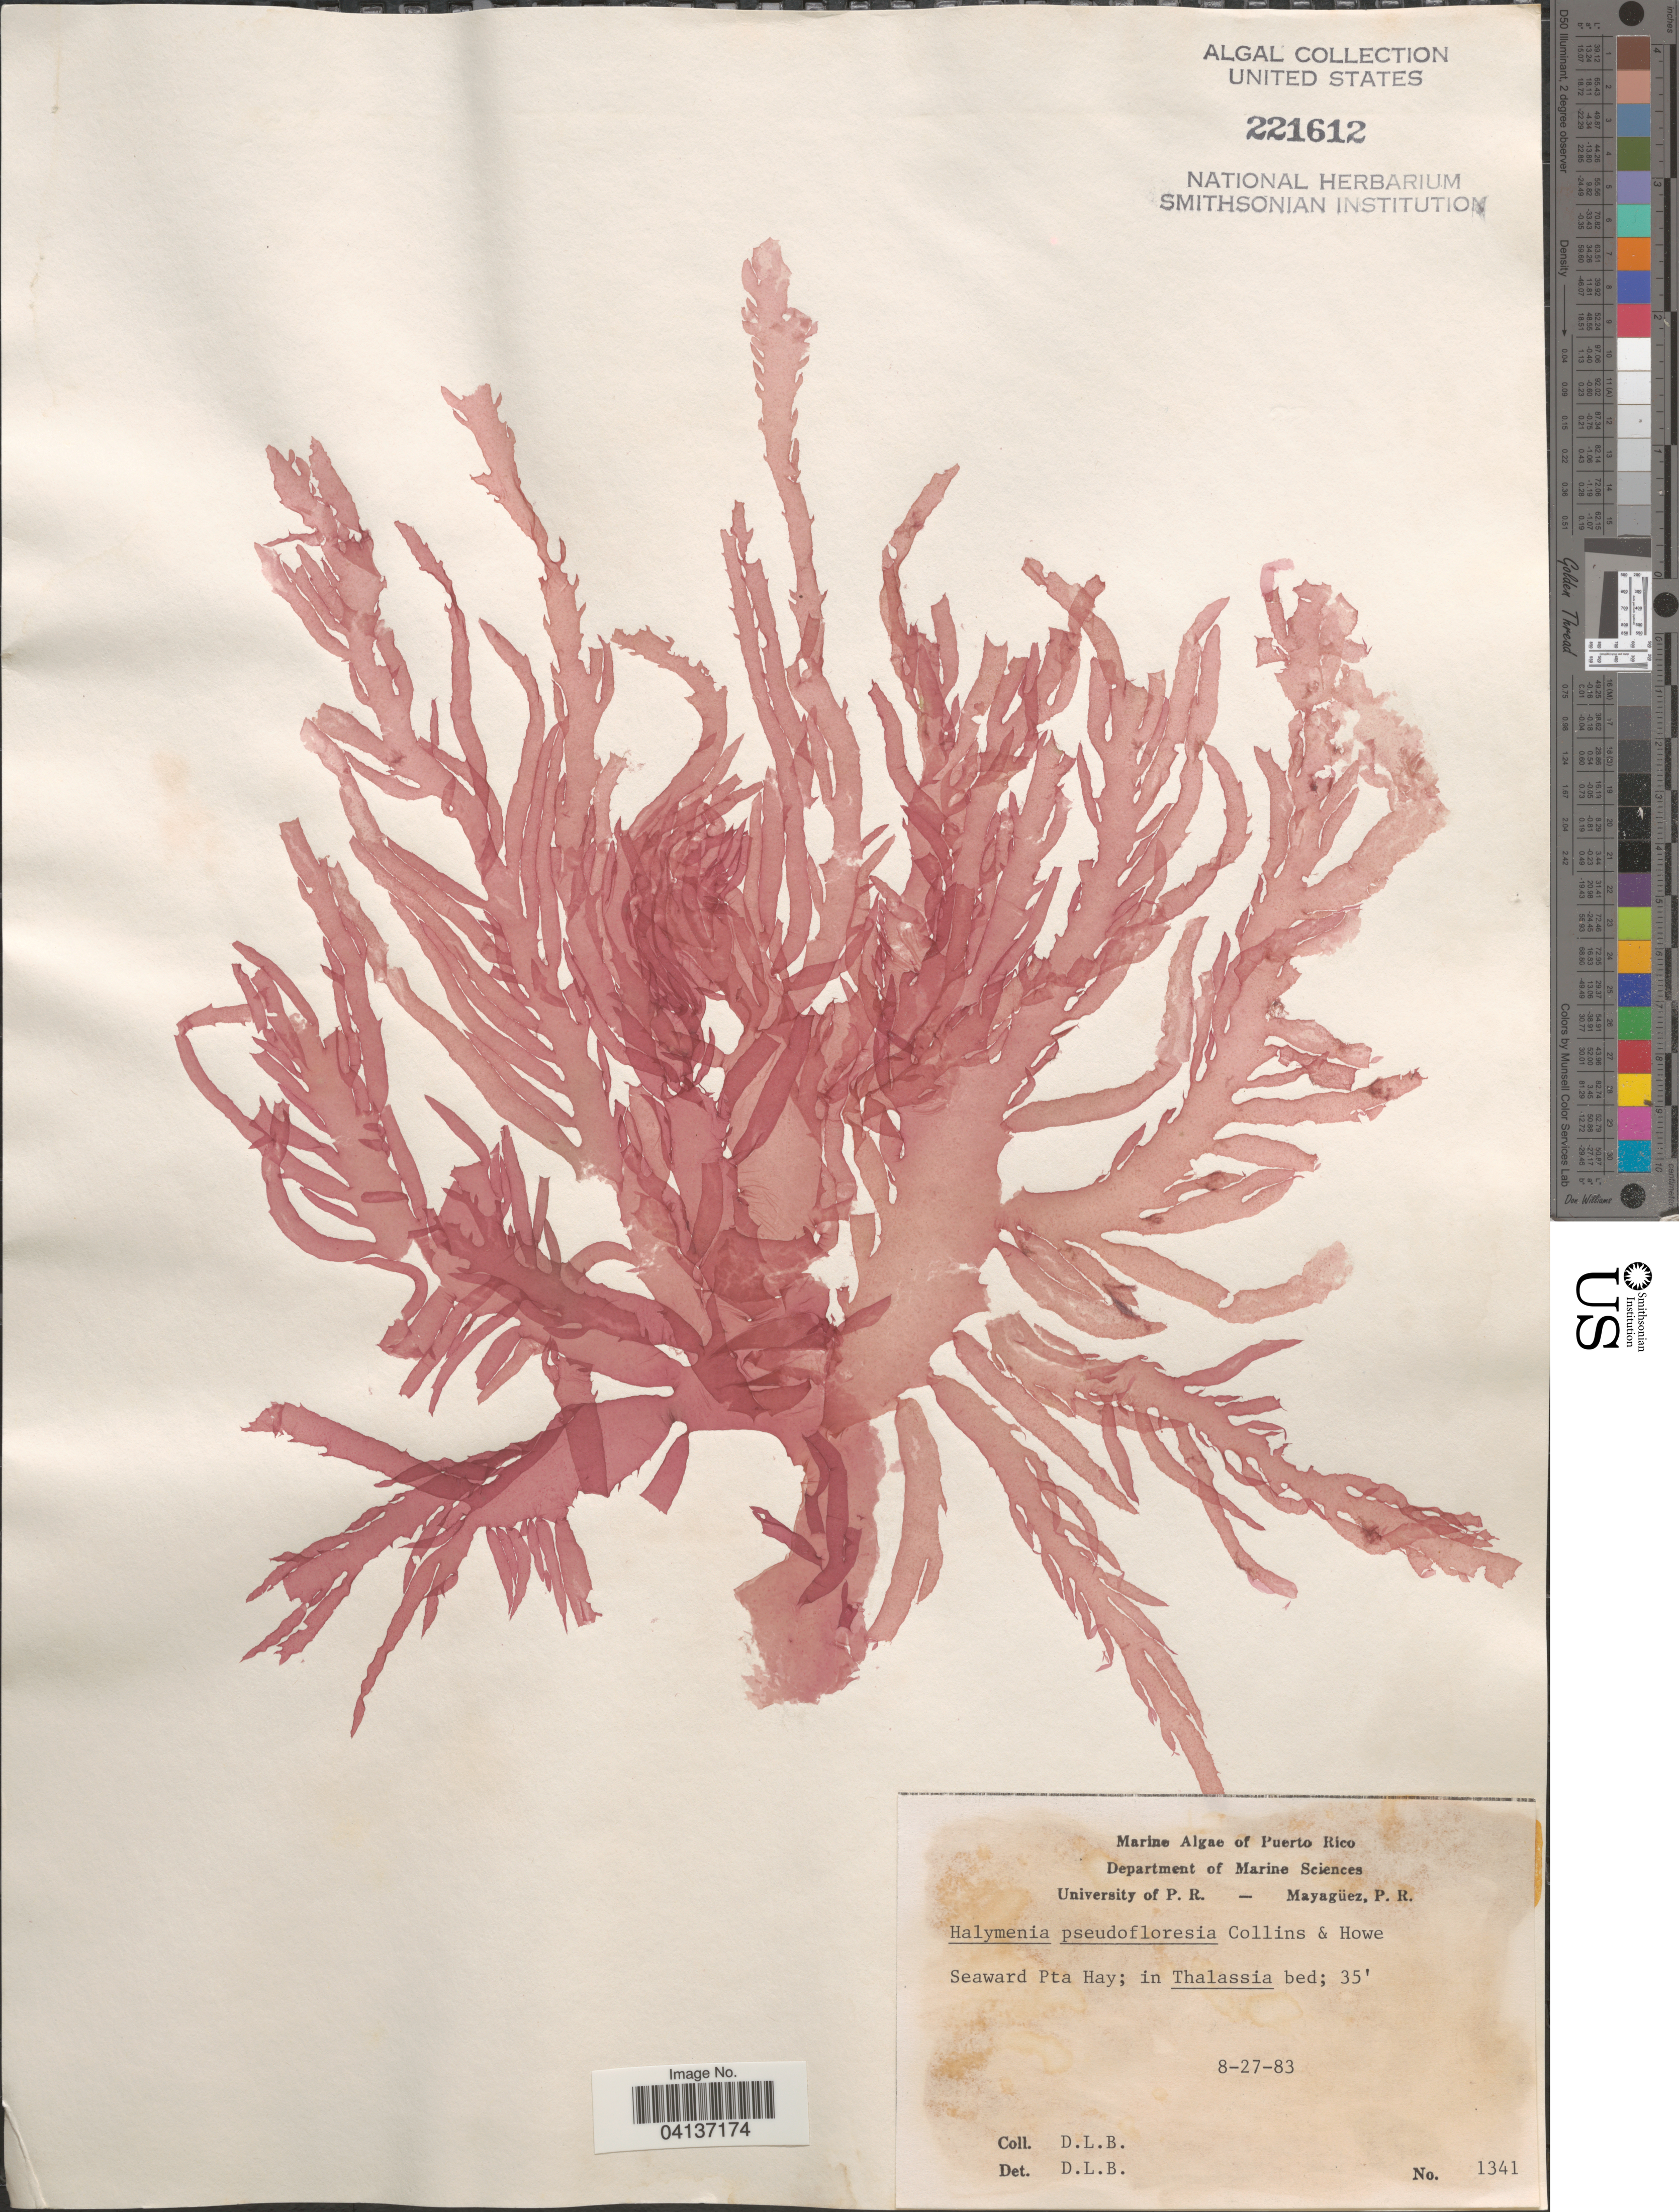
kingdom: Plantae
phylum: Rhodophyta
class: Florideophyceae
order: Halymeniales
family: Halymeniaceae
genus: Halymenia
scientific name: Halymenia pseudofloresia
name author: Collins & M. Howe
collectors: D. L. B.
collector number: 1341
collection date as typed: Transcribed d/m/y: 27/8/83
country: Puerto Rico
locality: Seaward Pta Hay.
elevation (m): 11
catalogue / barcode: US 221612